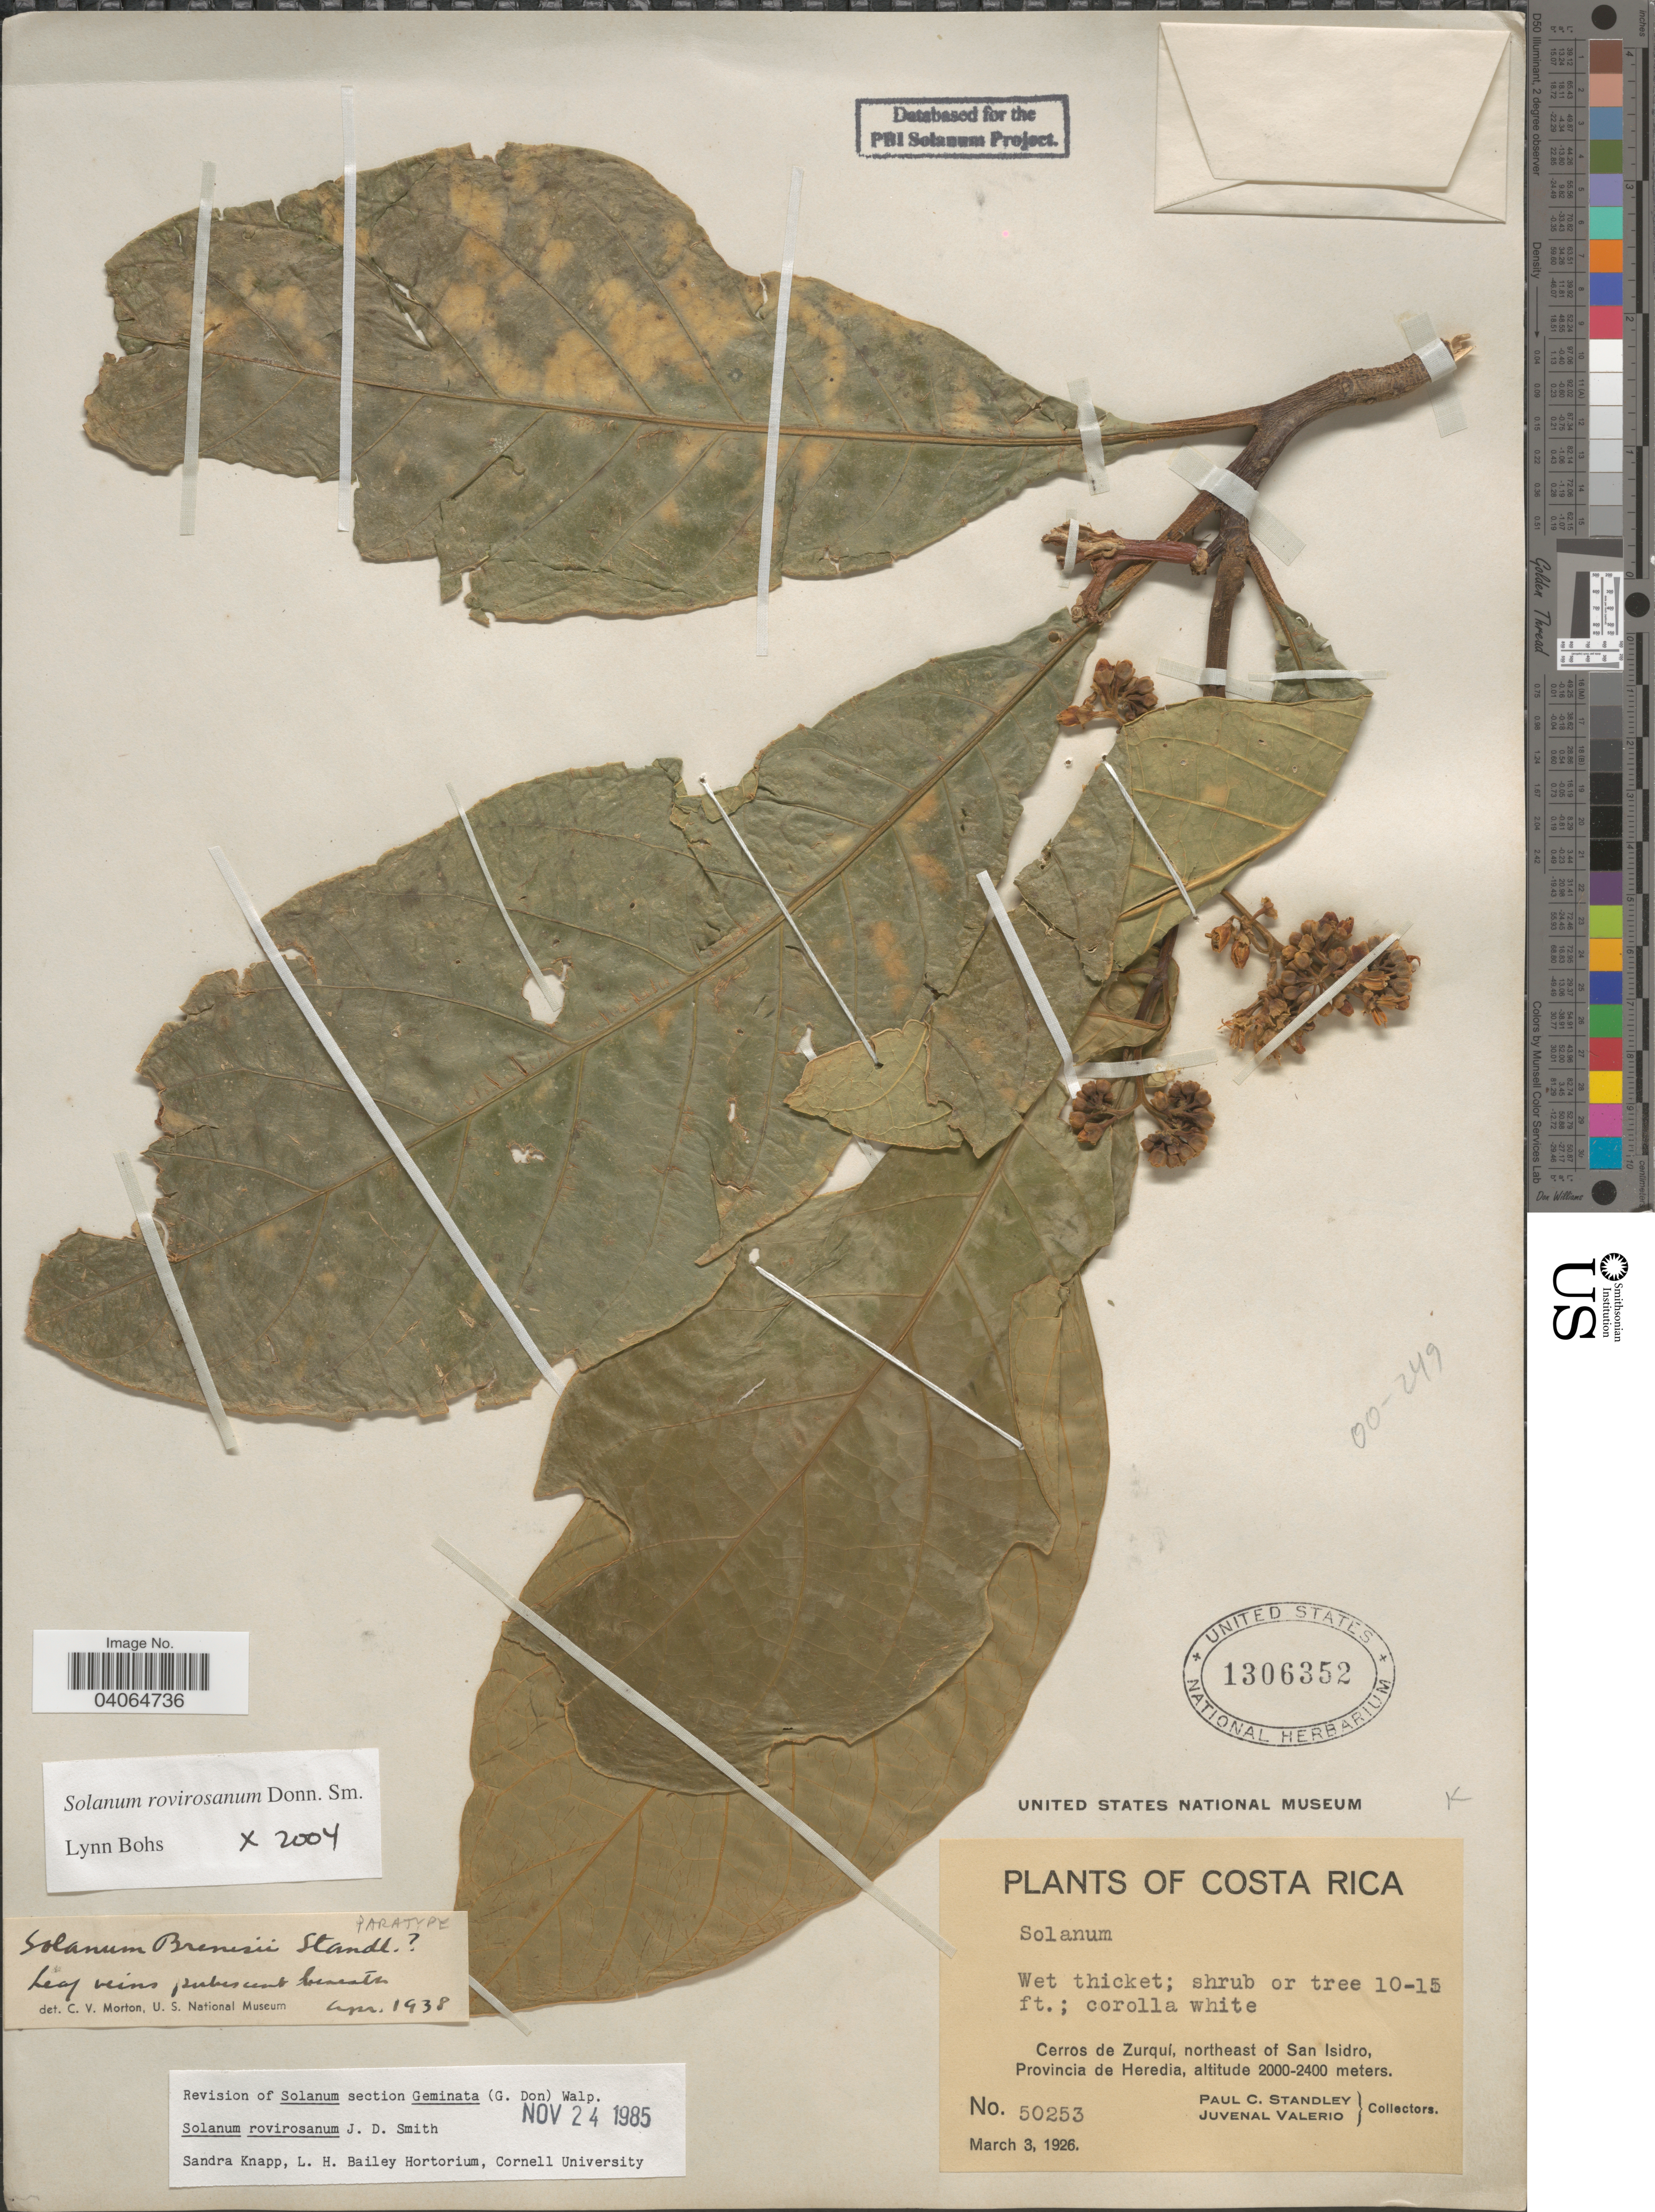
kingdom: Plantae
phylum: Tracheophyta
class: Magnoliopsida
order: Solanales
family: Solanaceae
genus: Solanum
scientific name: Solanum rovirosanum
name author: Donn. Sm.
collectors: P. C. Standley & J. Valerio R.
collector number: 50253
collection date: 1926-03-03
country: Costa Rica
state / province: Heredia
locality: Cerros de Zurqui, northeast of San Isidro.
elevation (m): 2000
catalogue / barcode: US 1306352